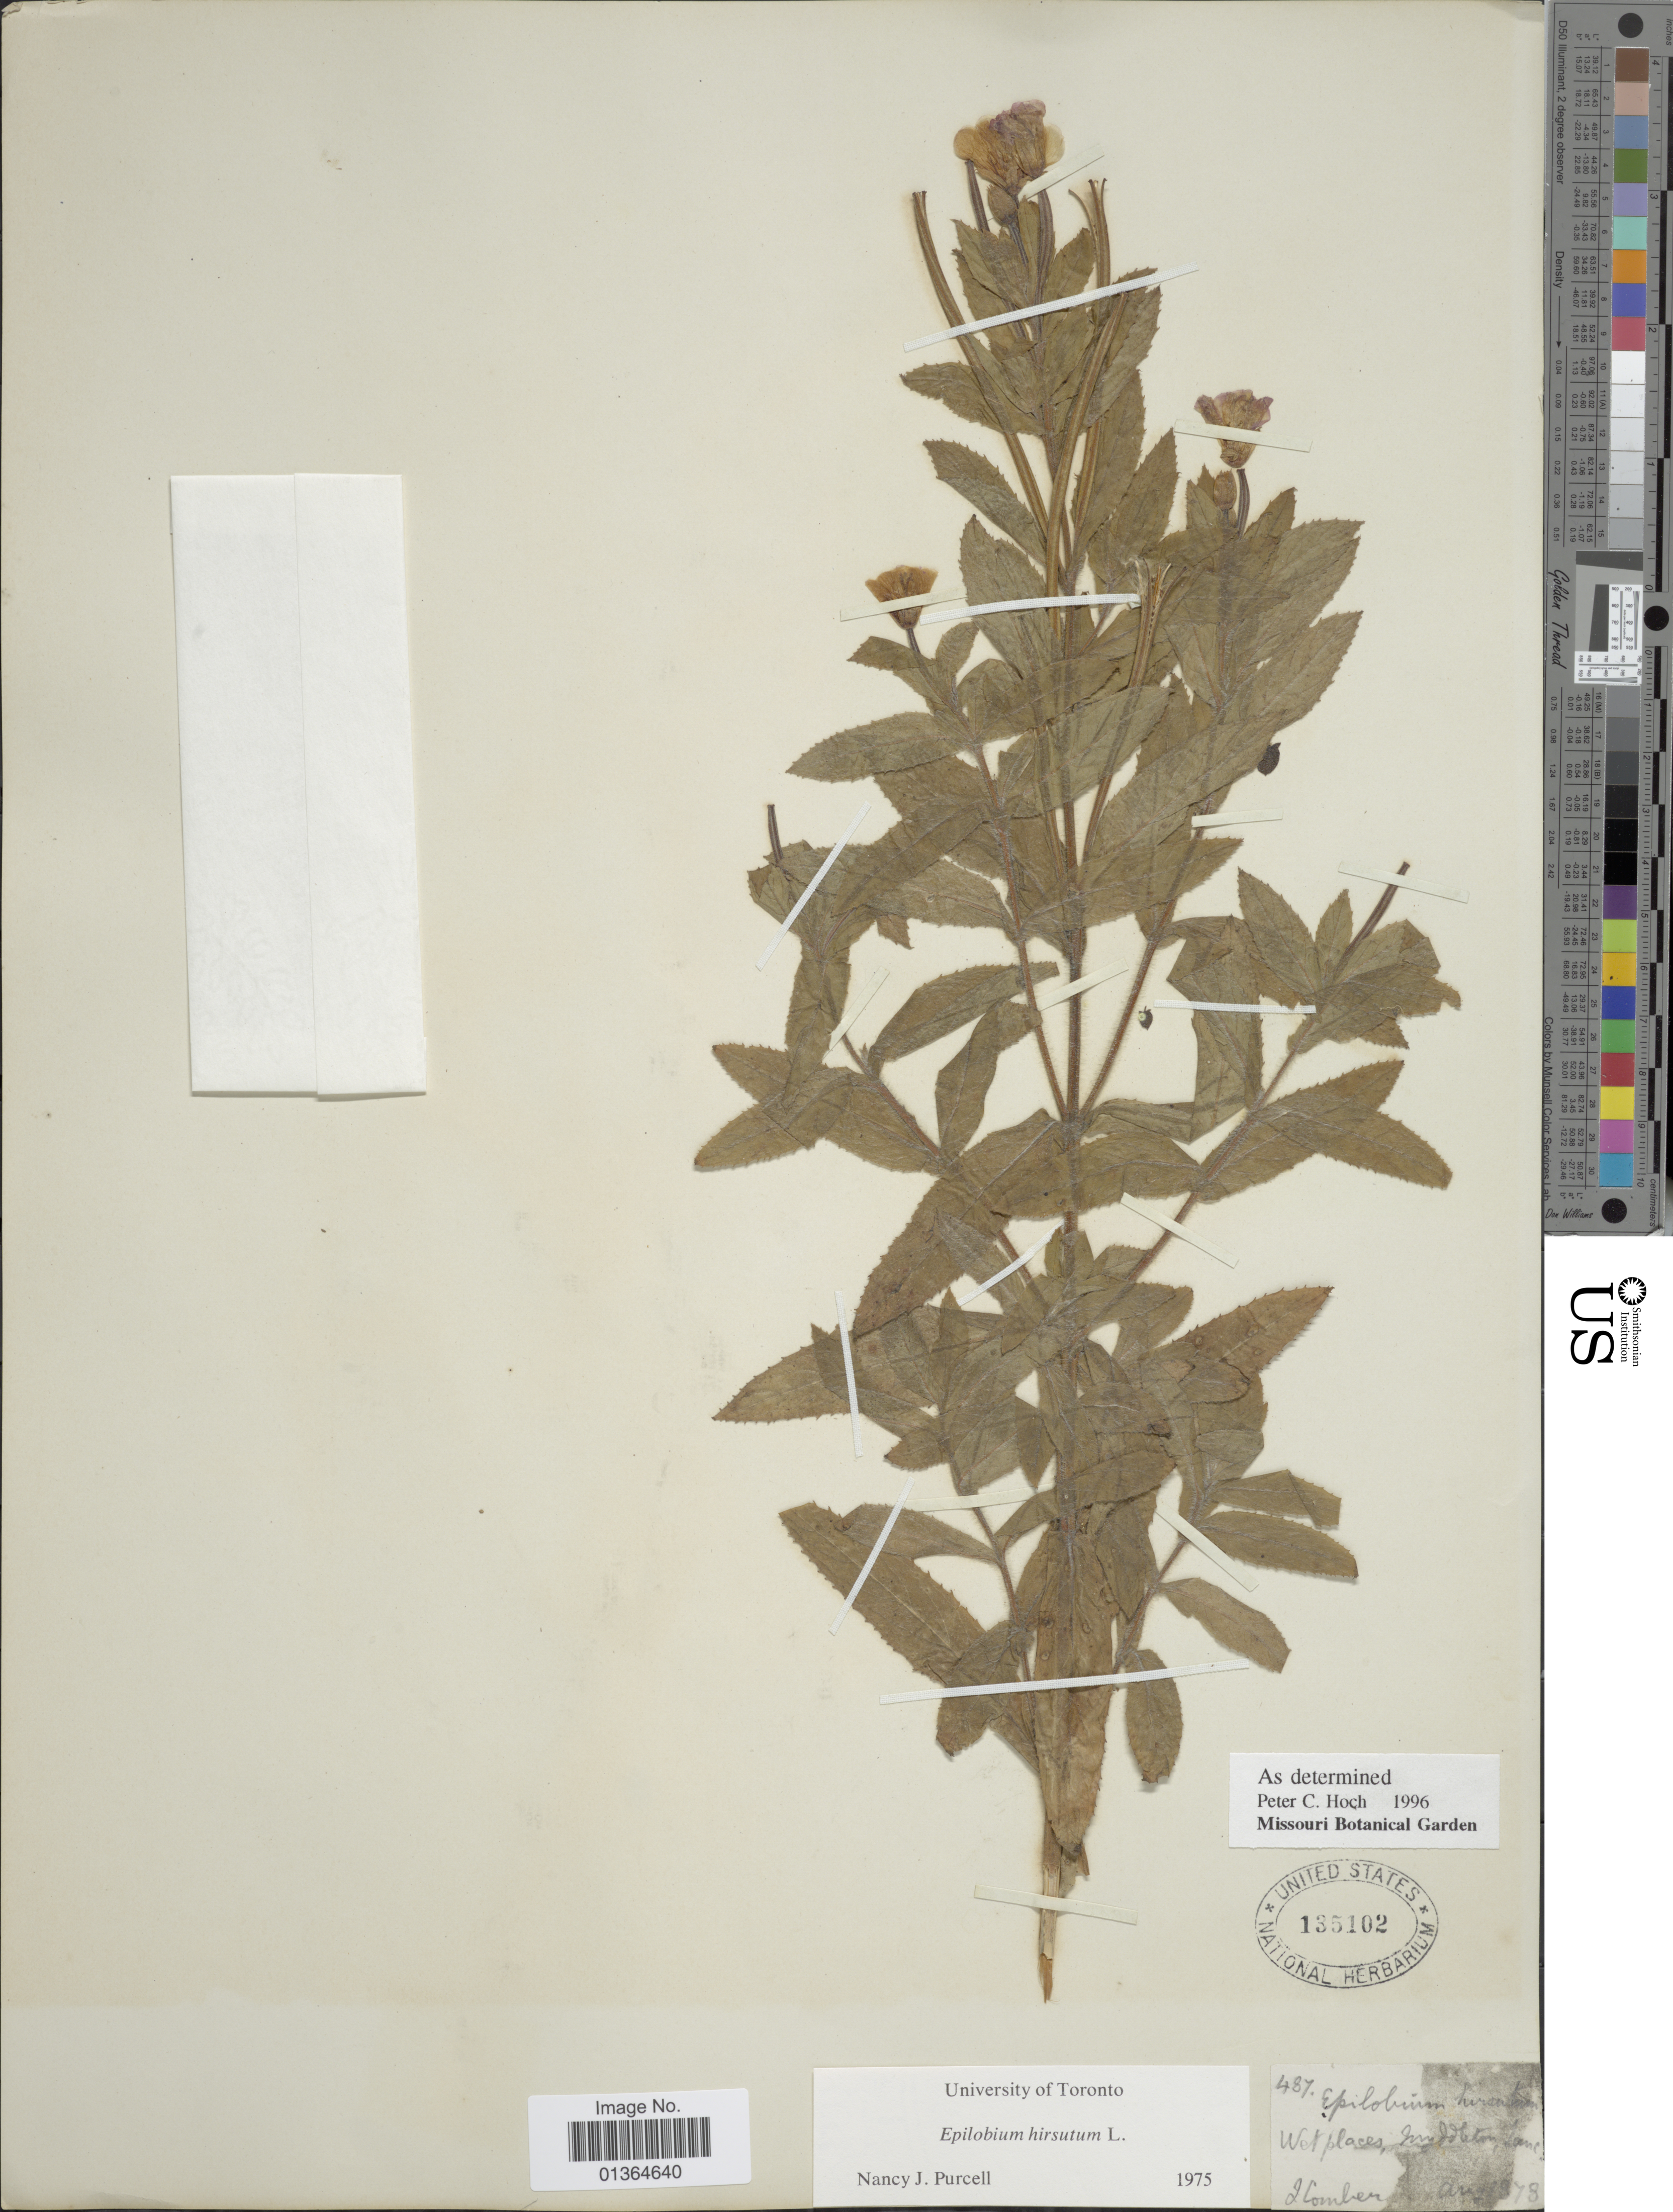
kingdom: Plantae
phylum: Tracheophyta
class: Magnoliopsida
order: Myrtales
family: Onagraceae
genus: Epilobium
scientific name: Epilobium hirsutum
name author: L.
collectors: Z. Comber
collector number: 487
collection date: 1878-08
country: United Kingdom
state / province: England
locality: Myddleton Lanc.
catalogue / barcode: US 135102